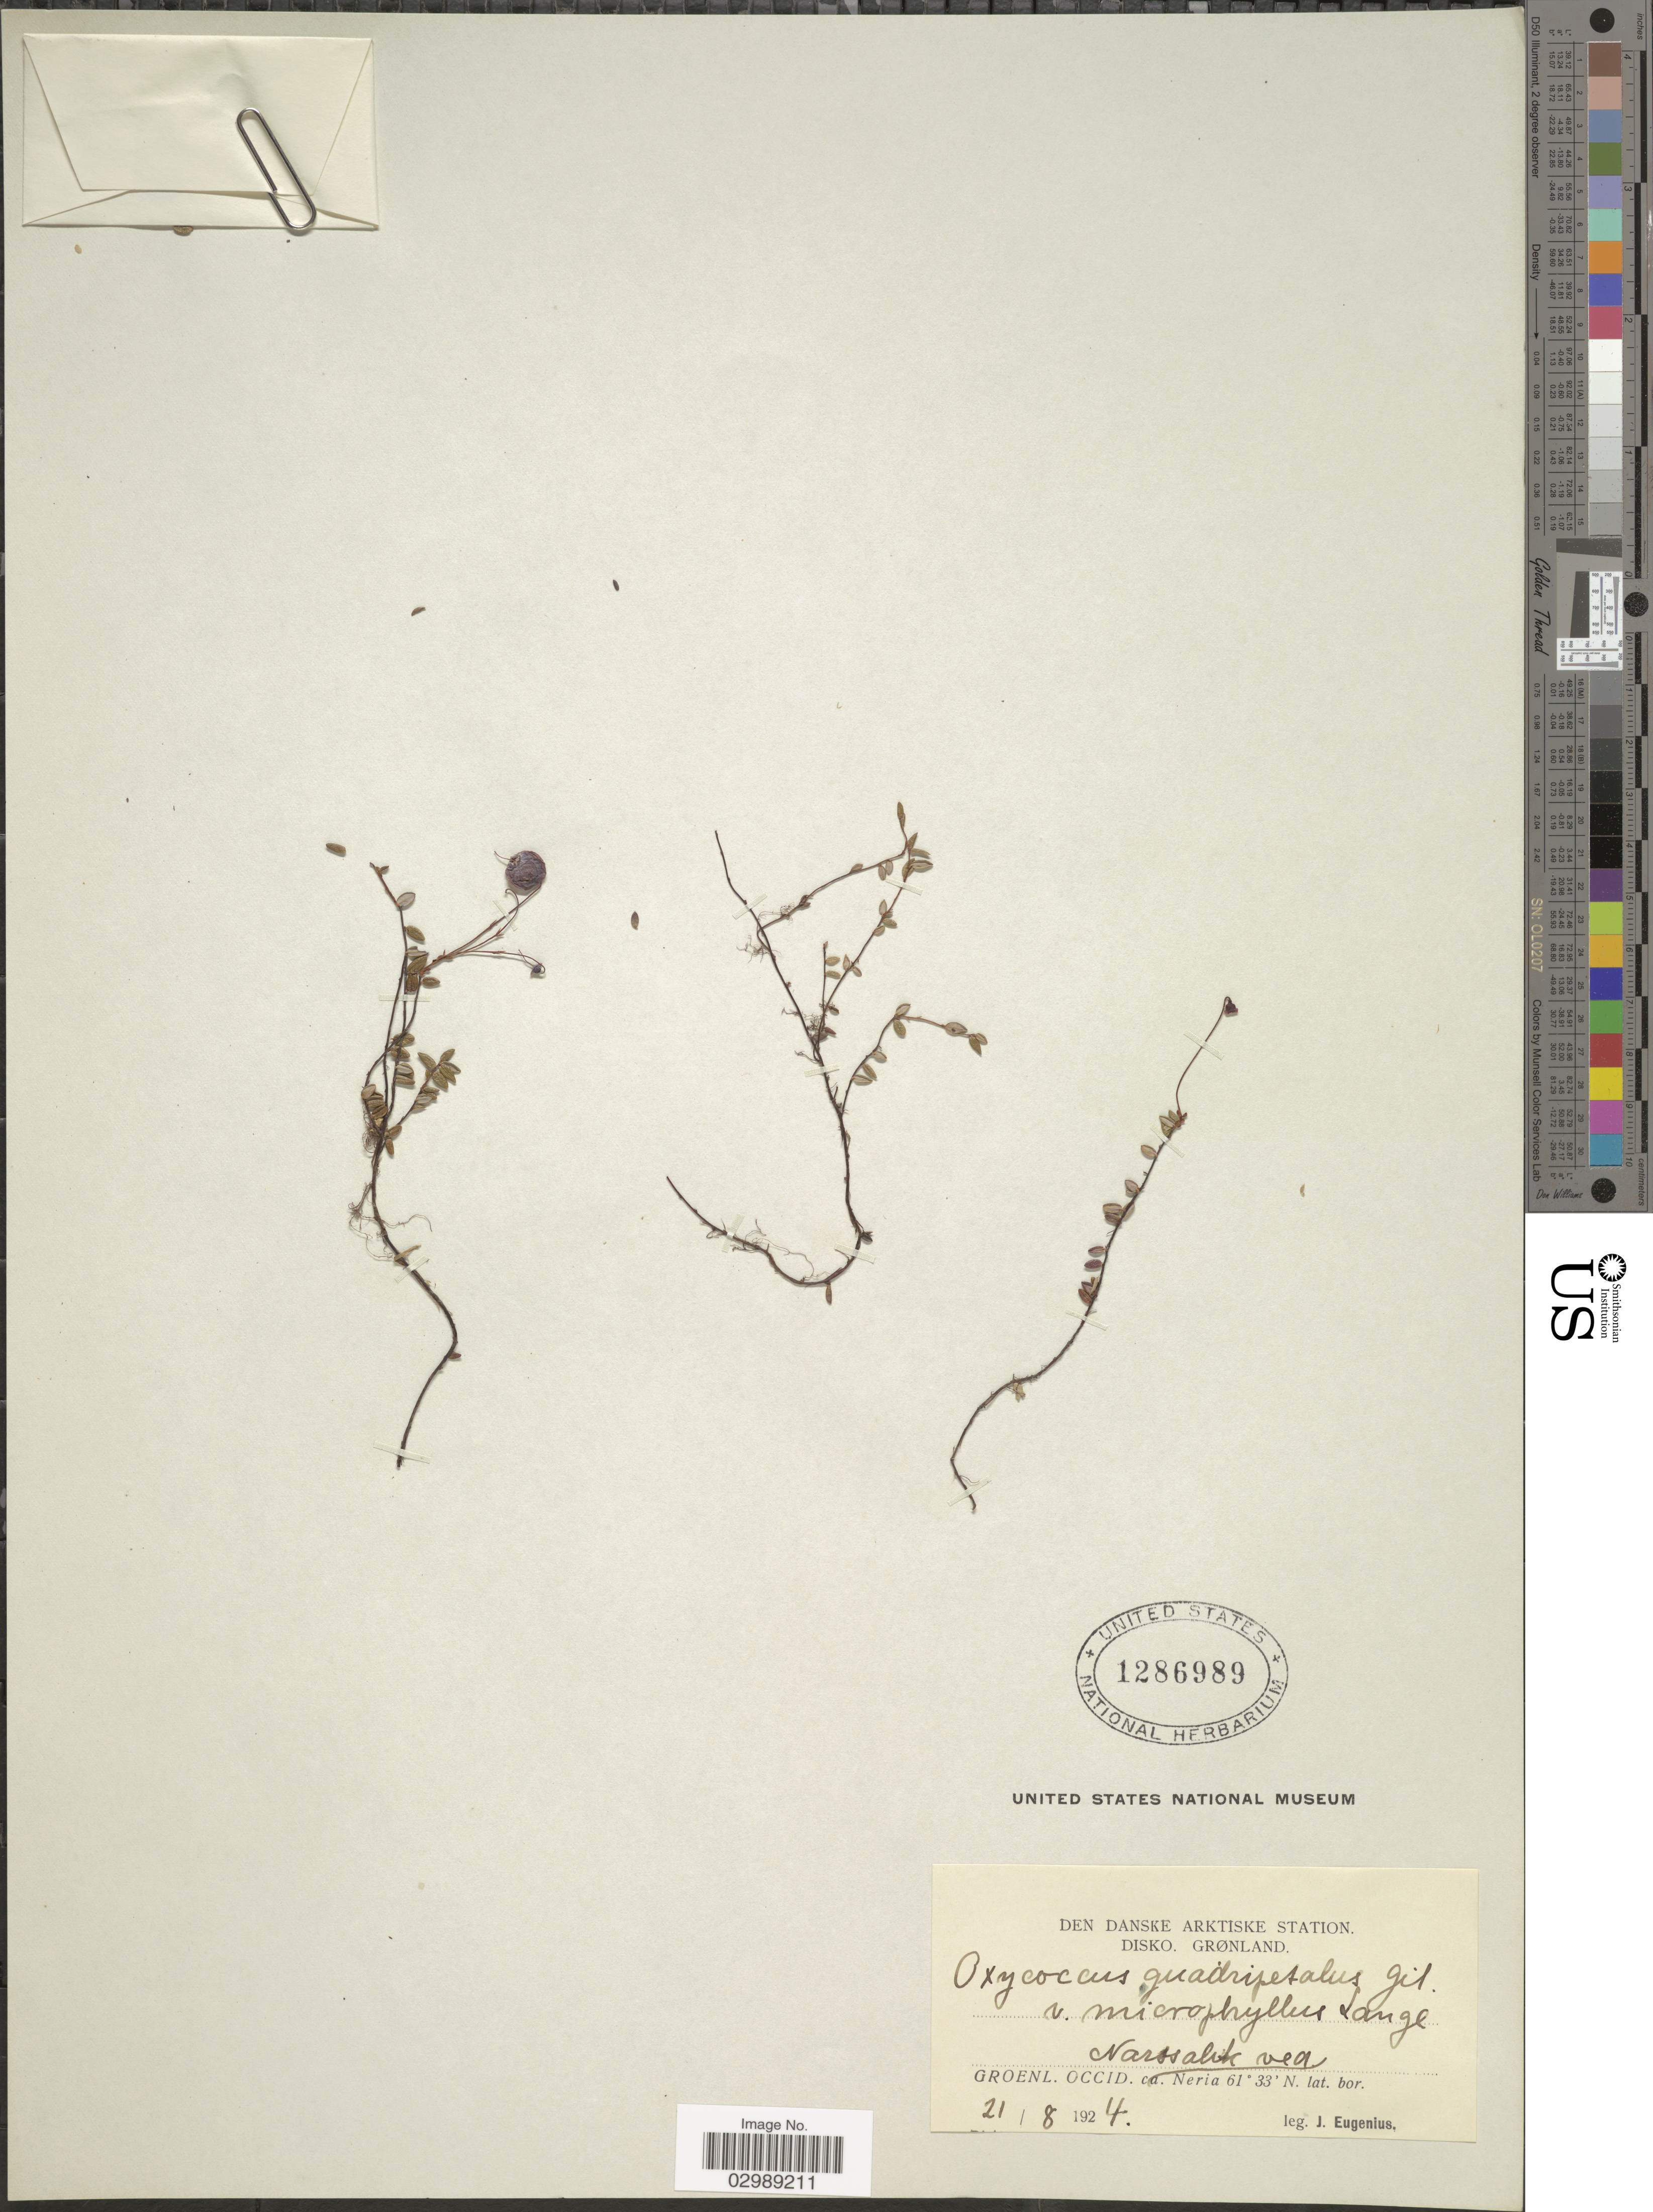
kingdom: Plantae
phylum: Tracheophyta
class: Magnoliopsida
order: Ericales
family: Ericaceae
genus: Vaccinium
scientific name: Vaccinium oxycoccos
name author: L.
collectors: J. Eugenius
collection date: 1924-08-21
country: Greenland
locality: Narssalik vea [interpreted]. Groenl. Occid. ca. Neria.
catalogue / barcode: US 1286989